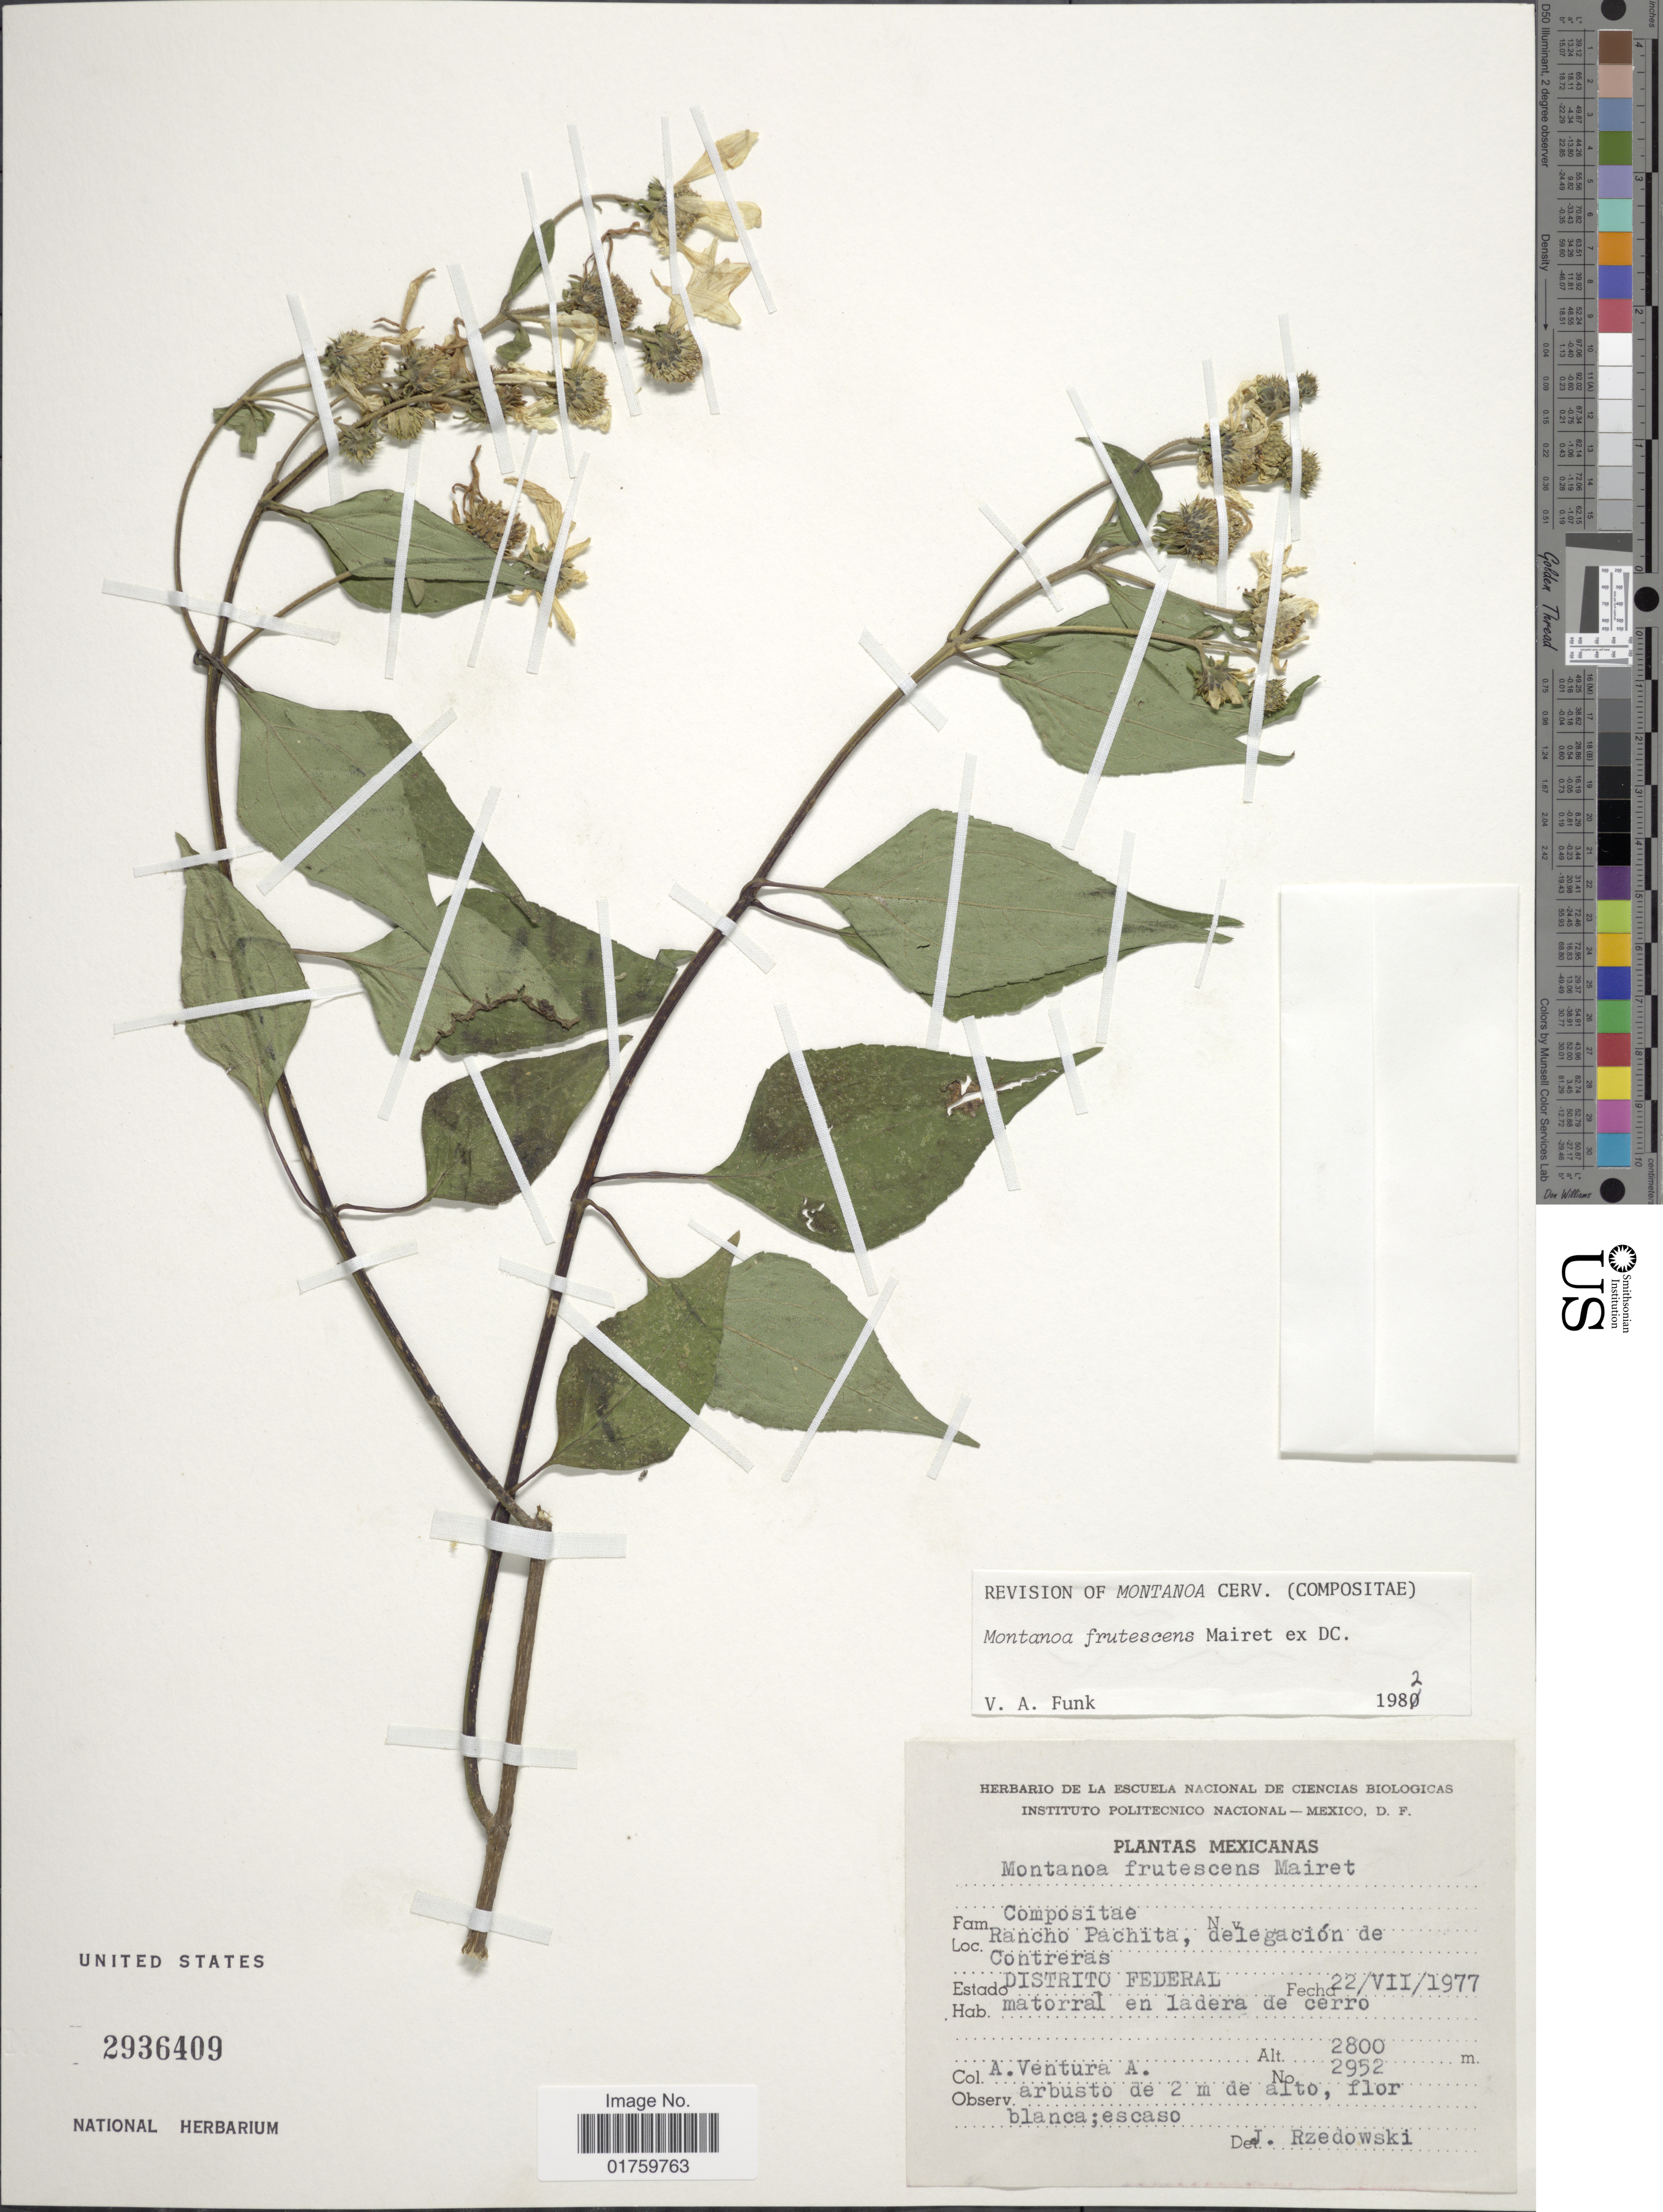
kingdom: Plantae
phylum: Tracheophyta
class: Magnoliopsida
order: Asterales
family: Asteraceae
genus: Montanoa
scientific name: Montanoa frutescens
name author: Mairet ex DC.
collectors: A. Ventura A.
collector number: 2952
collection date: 1977-07-22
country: Mexico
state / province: Distrito Federal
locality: Rancho Pachita, delegacion de Contreras, matorral en ladera de cerro.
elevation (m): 2800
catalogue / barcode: US 2936409